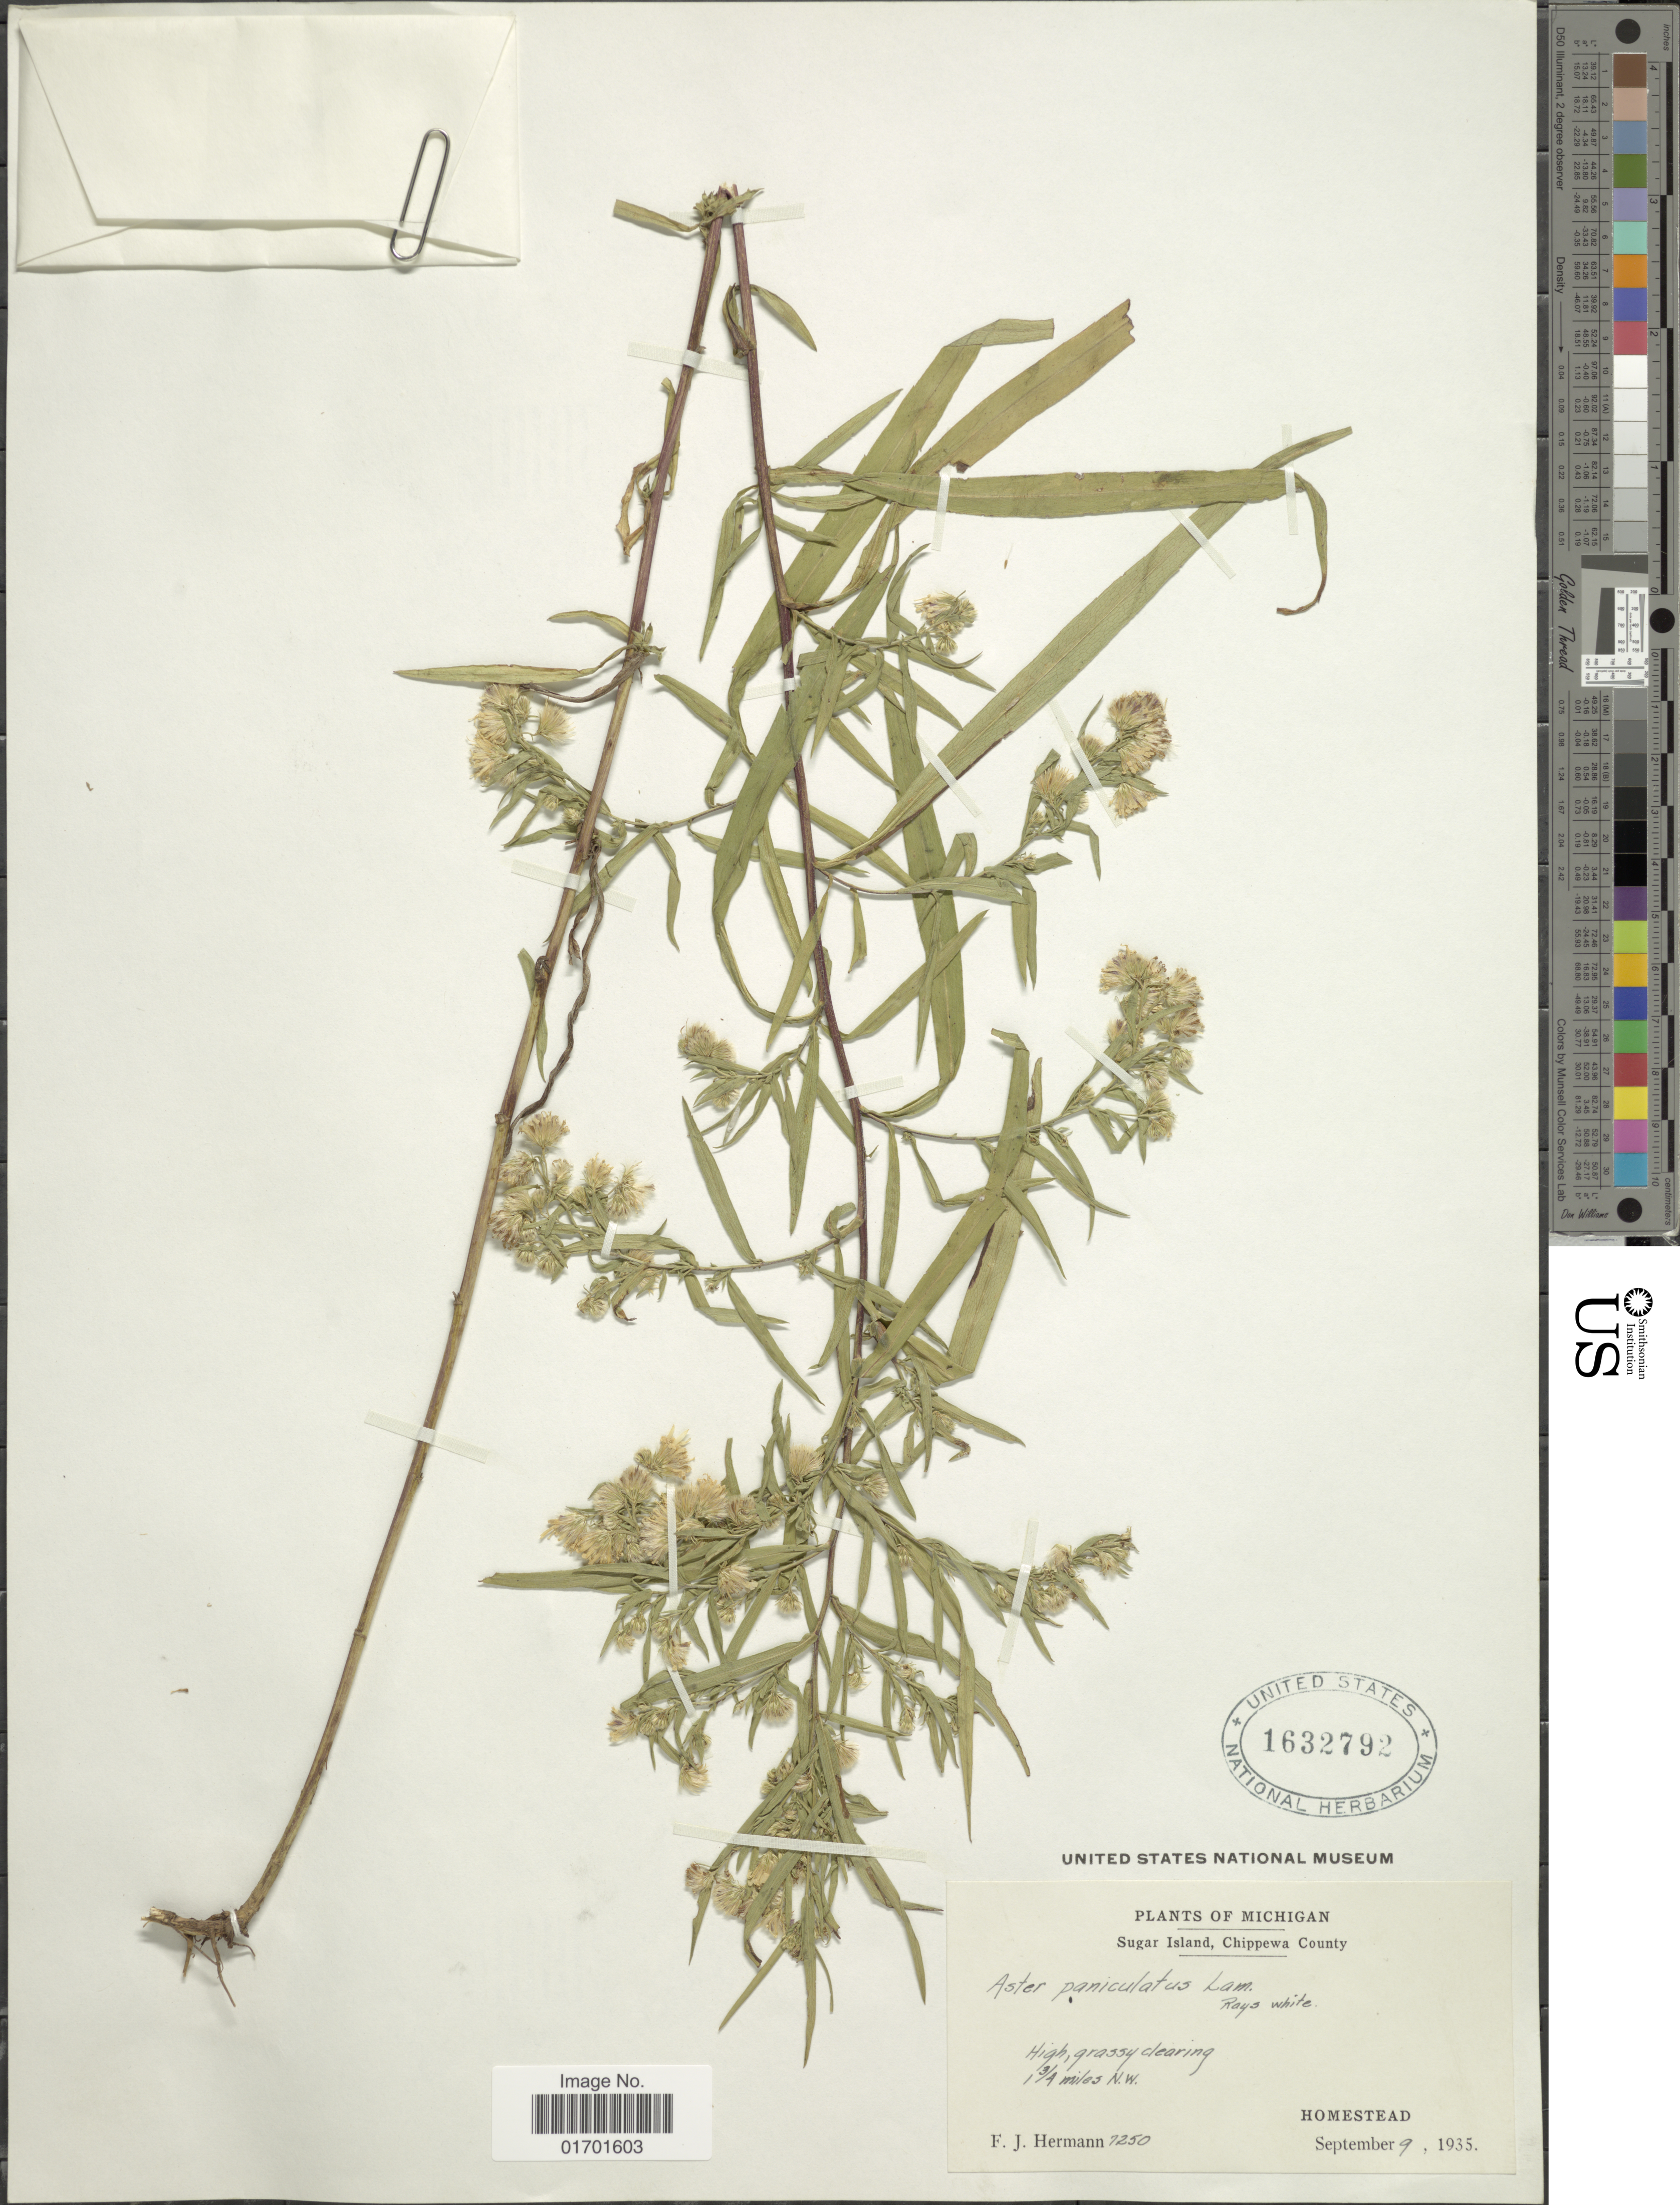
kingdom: Plantae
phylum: Tracheophyta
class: Magnoliopsida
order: Asterales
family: Asteraceae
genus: Symphyotrichum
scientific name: Symphyotrichum lanceolatum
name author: (Willd.) G.L. Nesom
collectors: F. J. Hermann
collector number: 7250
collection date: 1935-09-09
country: United States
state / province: Michigan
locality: Sugar Island, Chippewa Countym 1 3/4 miles N.W. Homestead.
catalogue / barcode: US 1632792